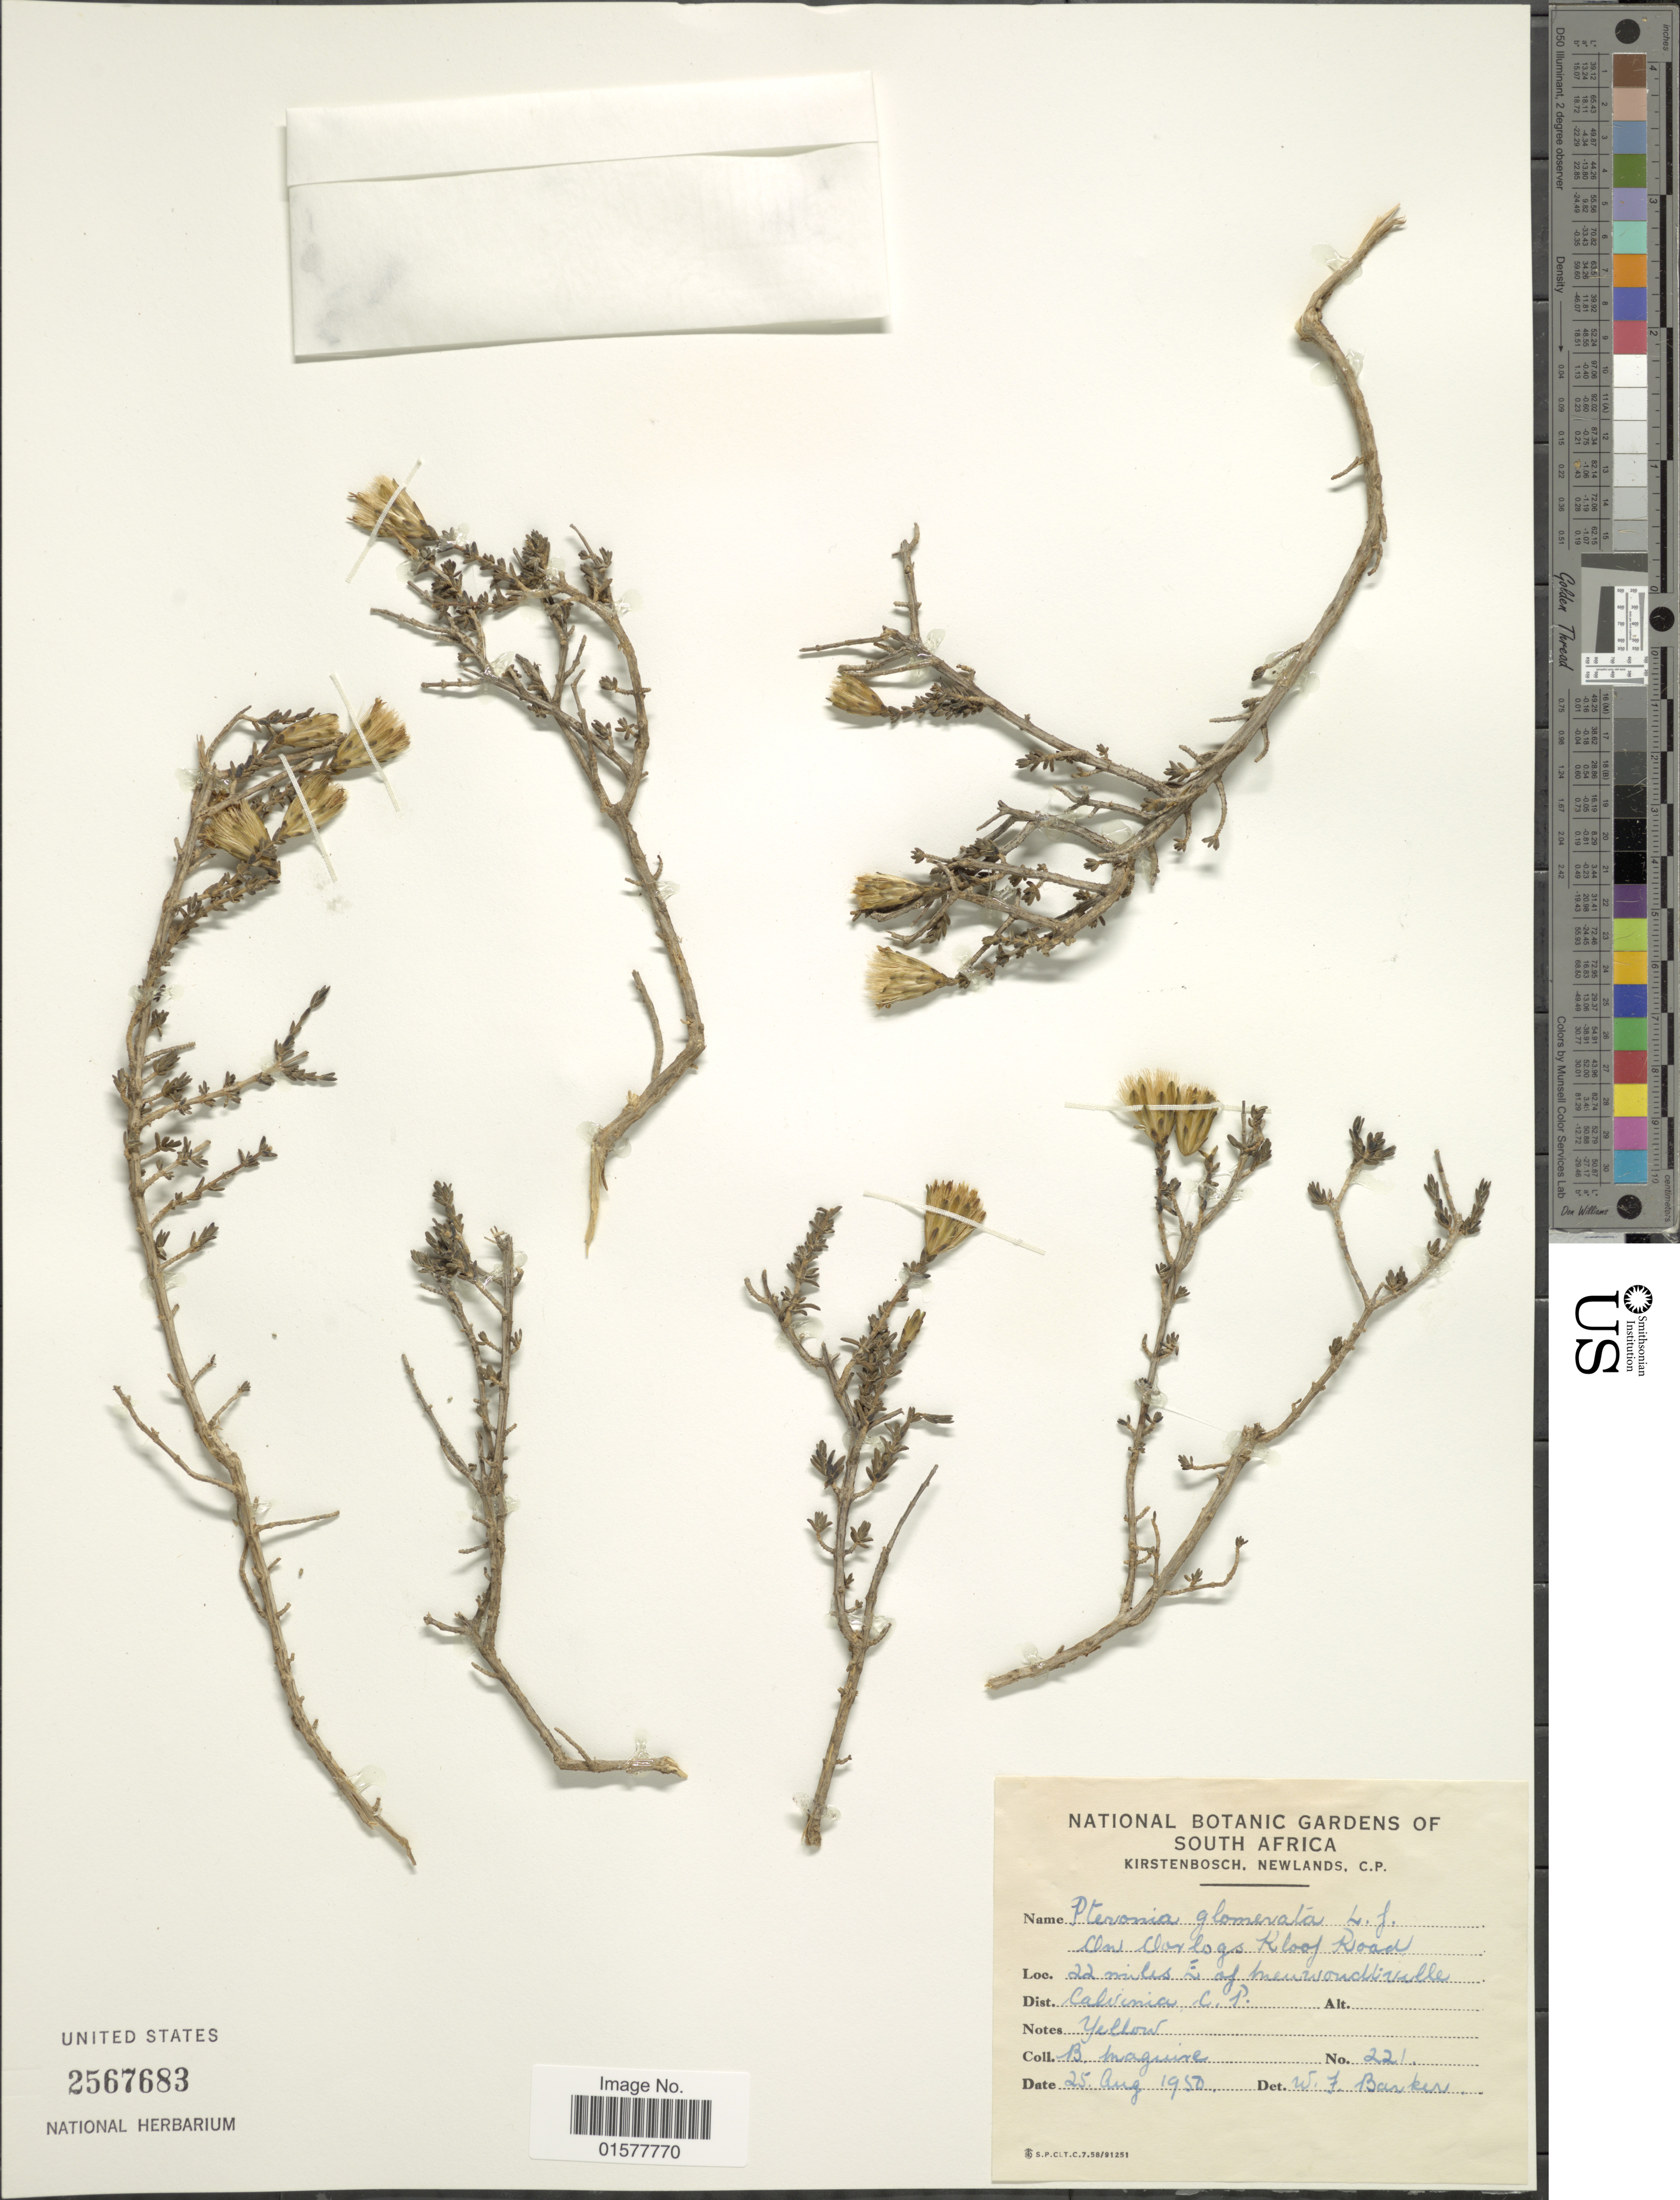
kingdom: Plantae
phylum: Tracheophyta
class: Magnoliopsida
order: Asterales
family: Asteraceae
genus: Pteronia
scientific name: Pteronia glomerata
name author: L. f.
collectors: B. Maguire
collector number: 221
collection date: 1950-08-25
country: South Africa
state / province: Northern Cape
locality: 22 miles E of Meurswondtville, Calvania C. P.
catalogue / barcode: US 2567683